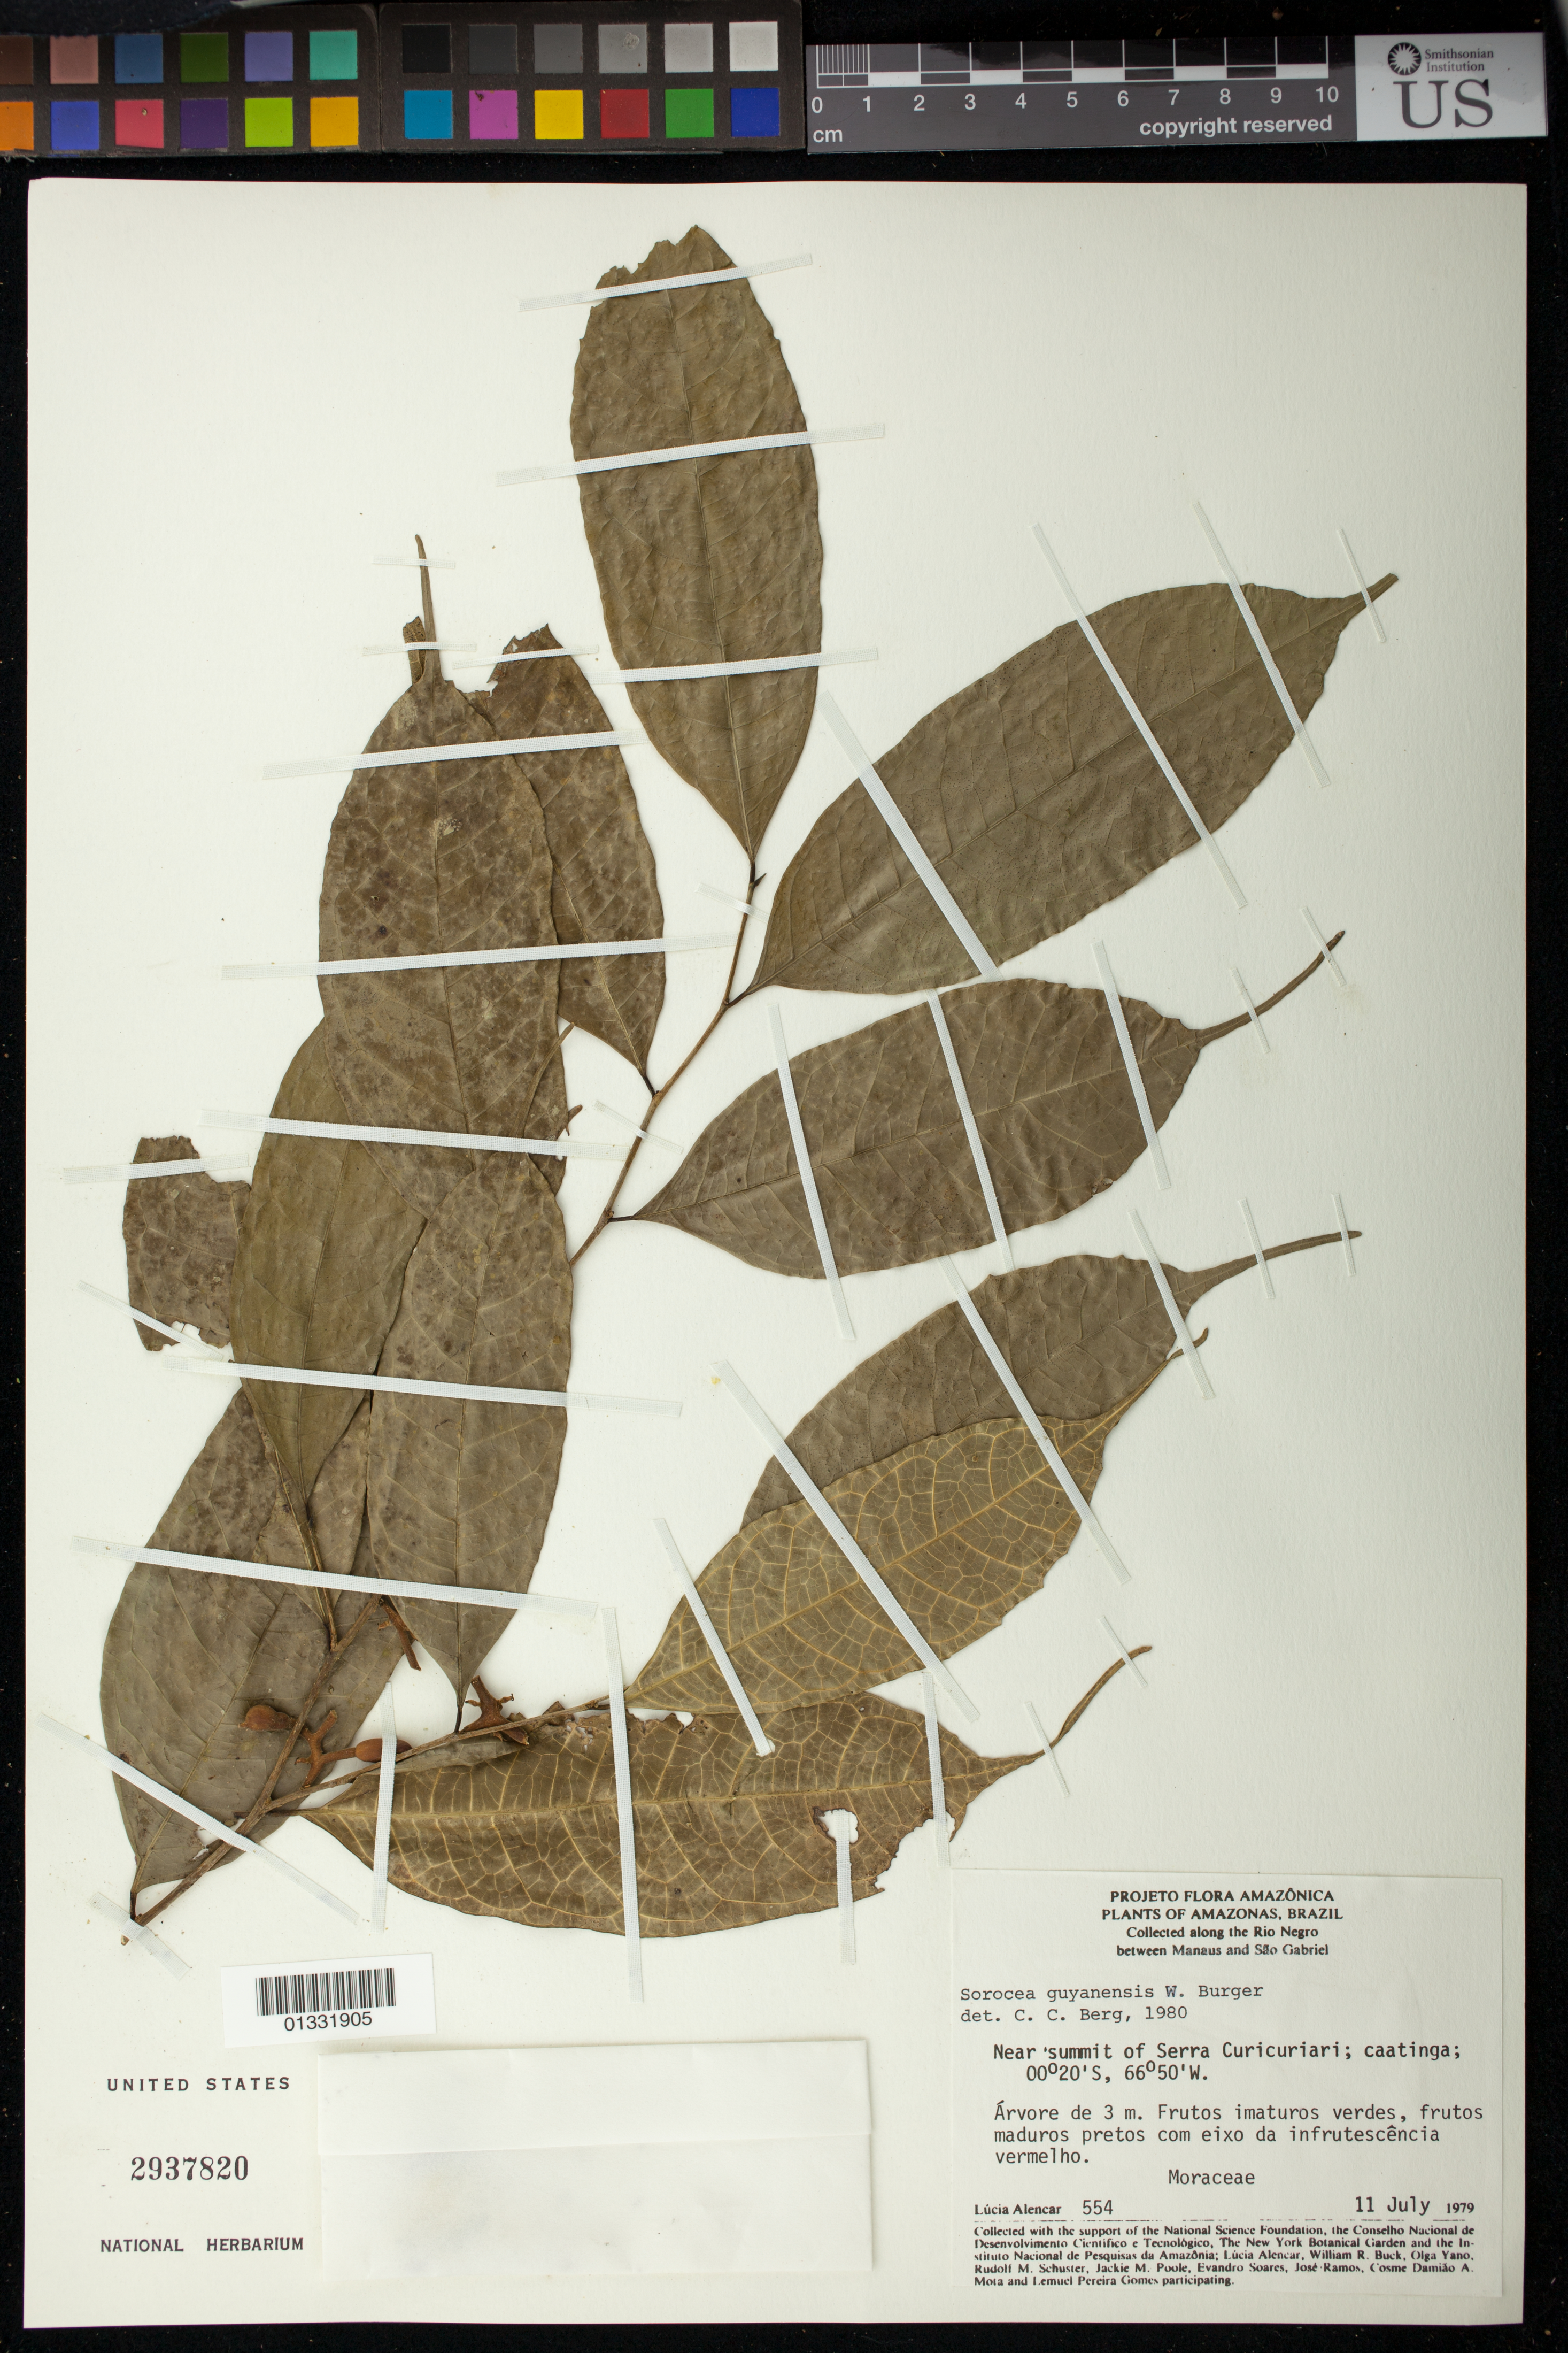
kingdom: Plantae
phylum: Tracheophyta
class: Magnoliopsida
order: Rosales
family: Moraceae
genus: Sorocea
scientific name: Sorocea guayanensis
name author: W.C. Burger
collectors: L. Alencar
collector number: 554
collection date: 1979-07-11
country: Brazil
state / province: Amazonas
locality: Near summit of Serra Curicuriari. Between Manaus and São Gabriel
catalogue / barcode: US 2937820